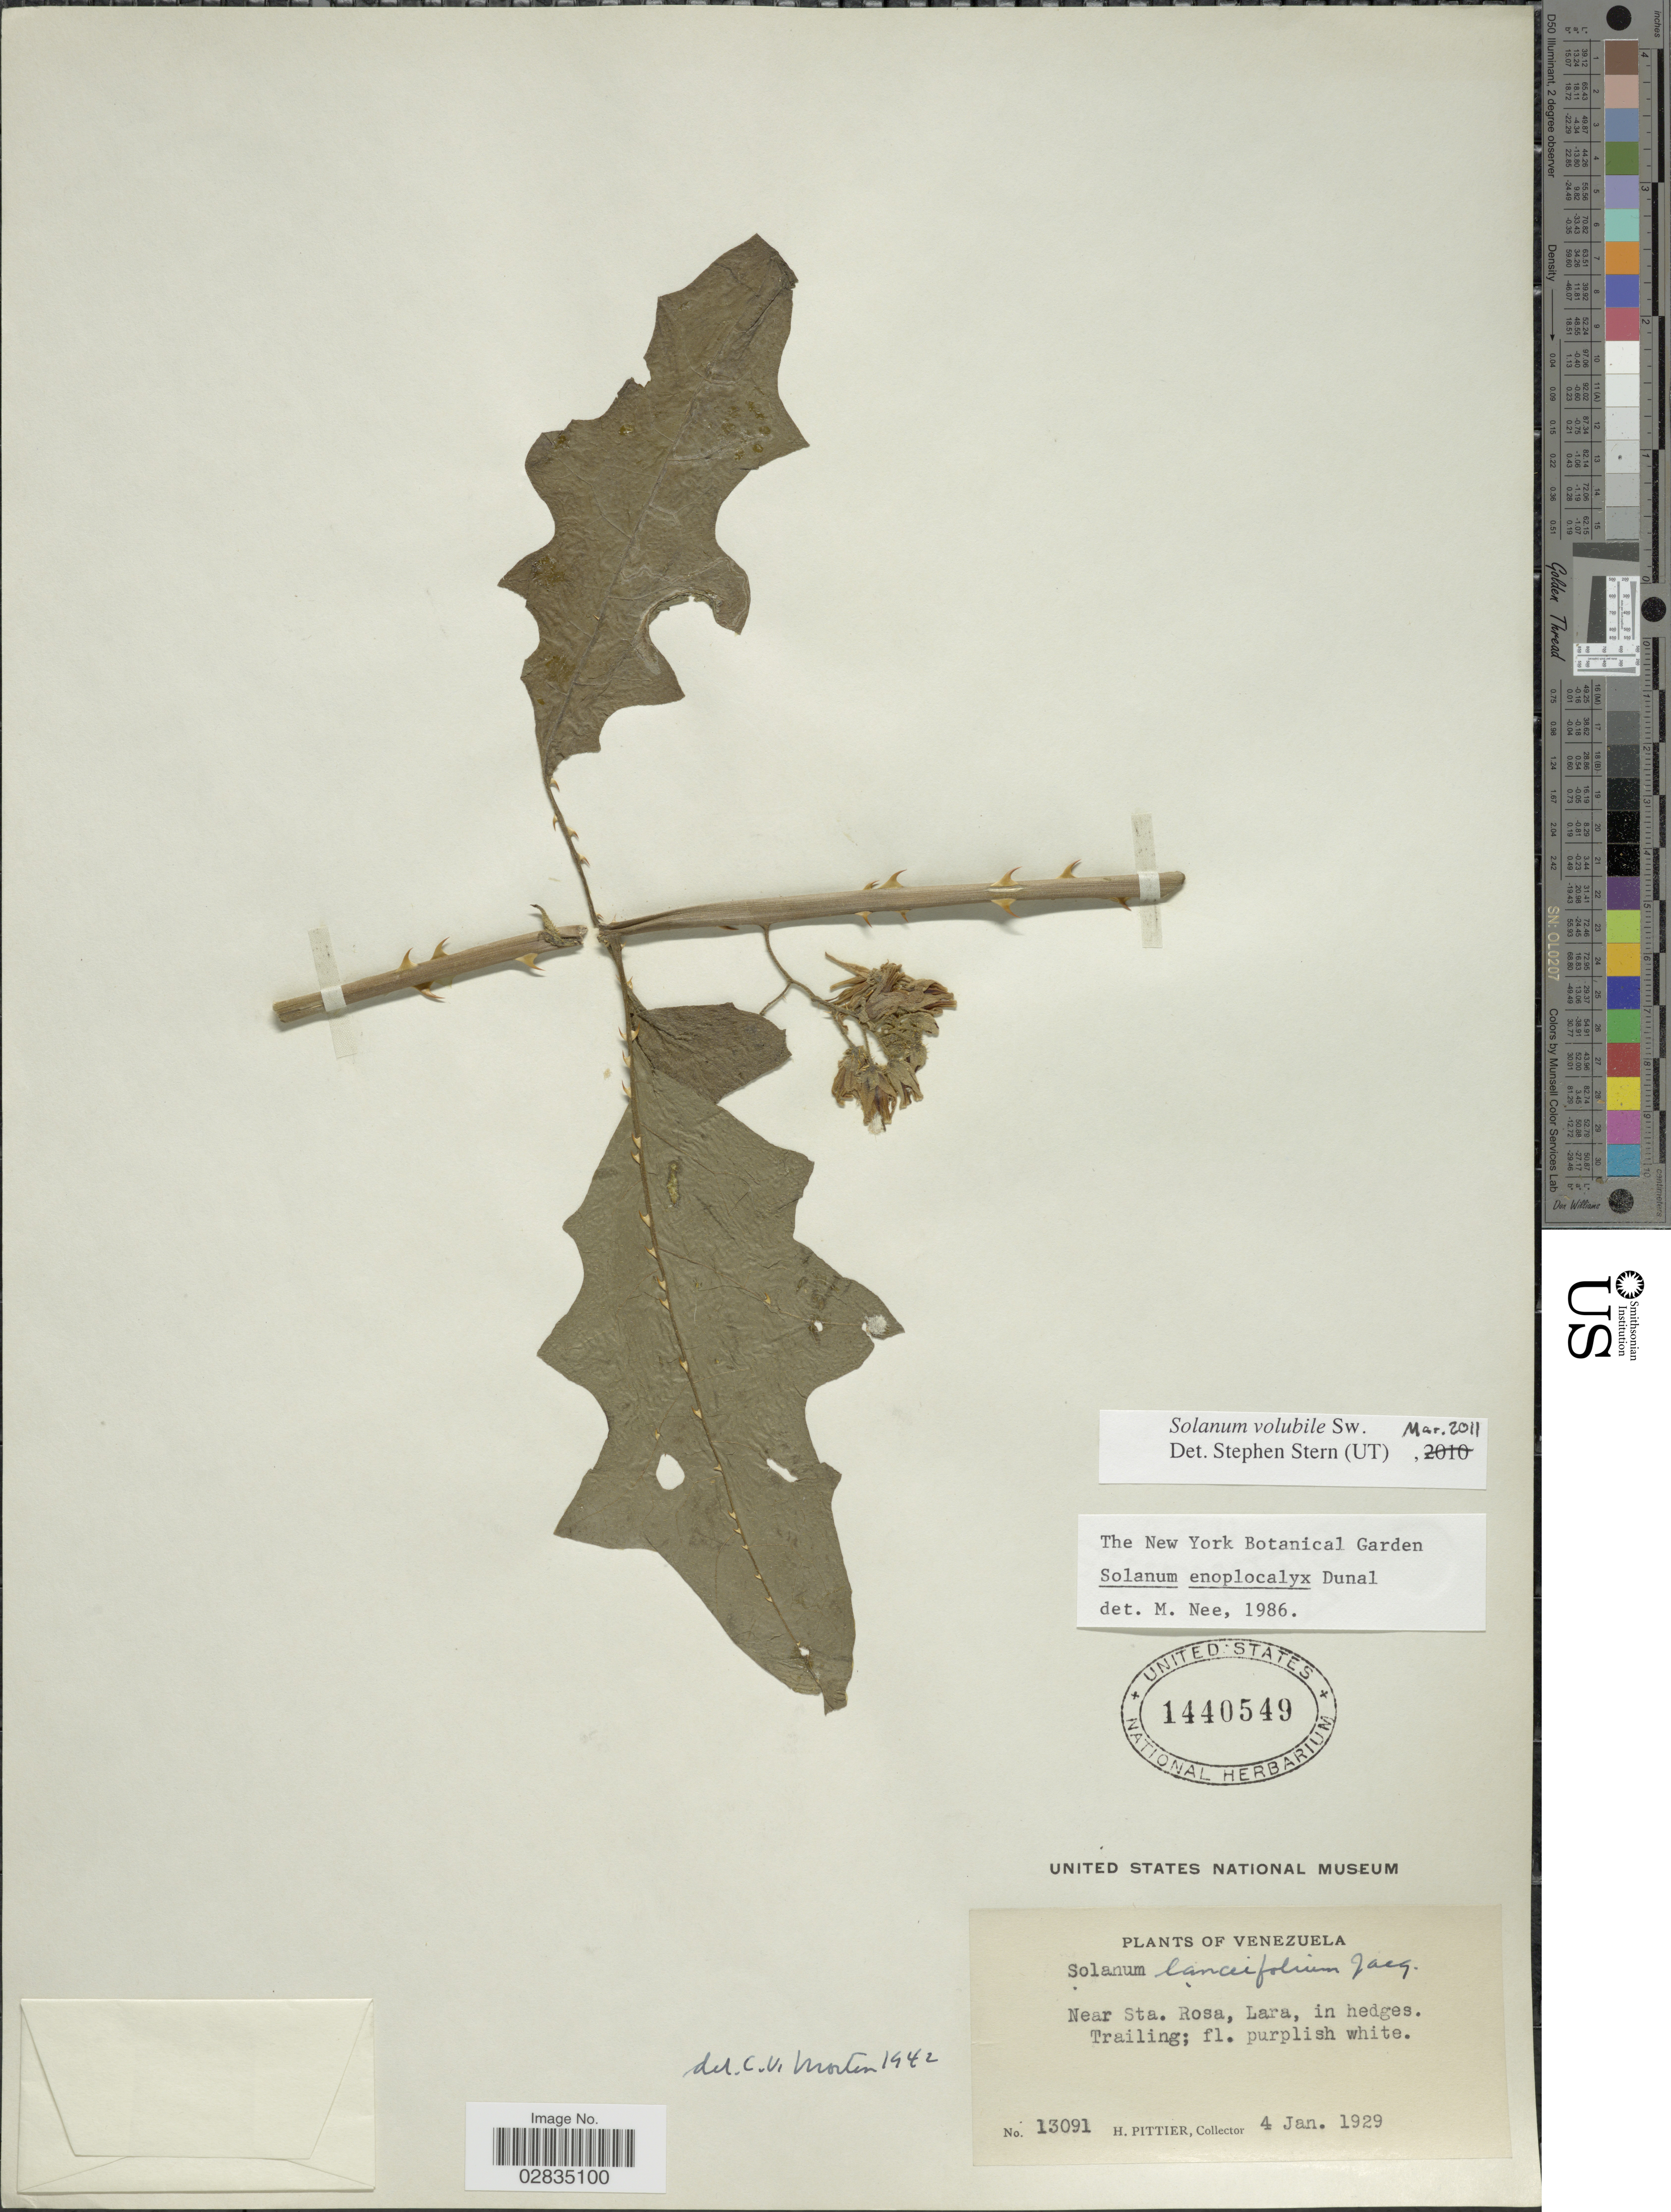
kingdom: Plantae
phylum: Tracheophyta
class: Magnoliopsida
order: Solanales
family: Solanaceae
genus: Solanum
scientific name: Solanum volubile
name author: Sw.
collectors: H. F. Pittier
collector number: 13091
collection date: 1929-01-04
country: Venezuela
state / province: Lara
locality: Near Sta. Rosa.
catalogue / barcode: US 1440549